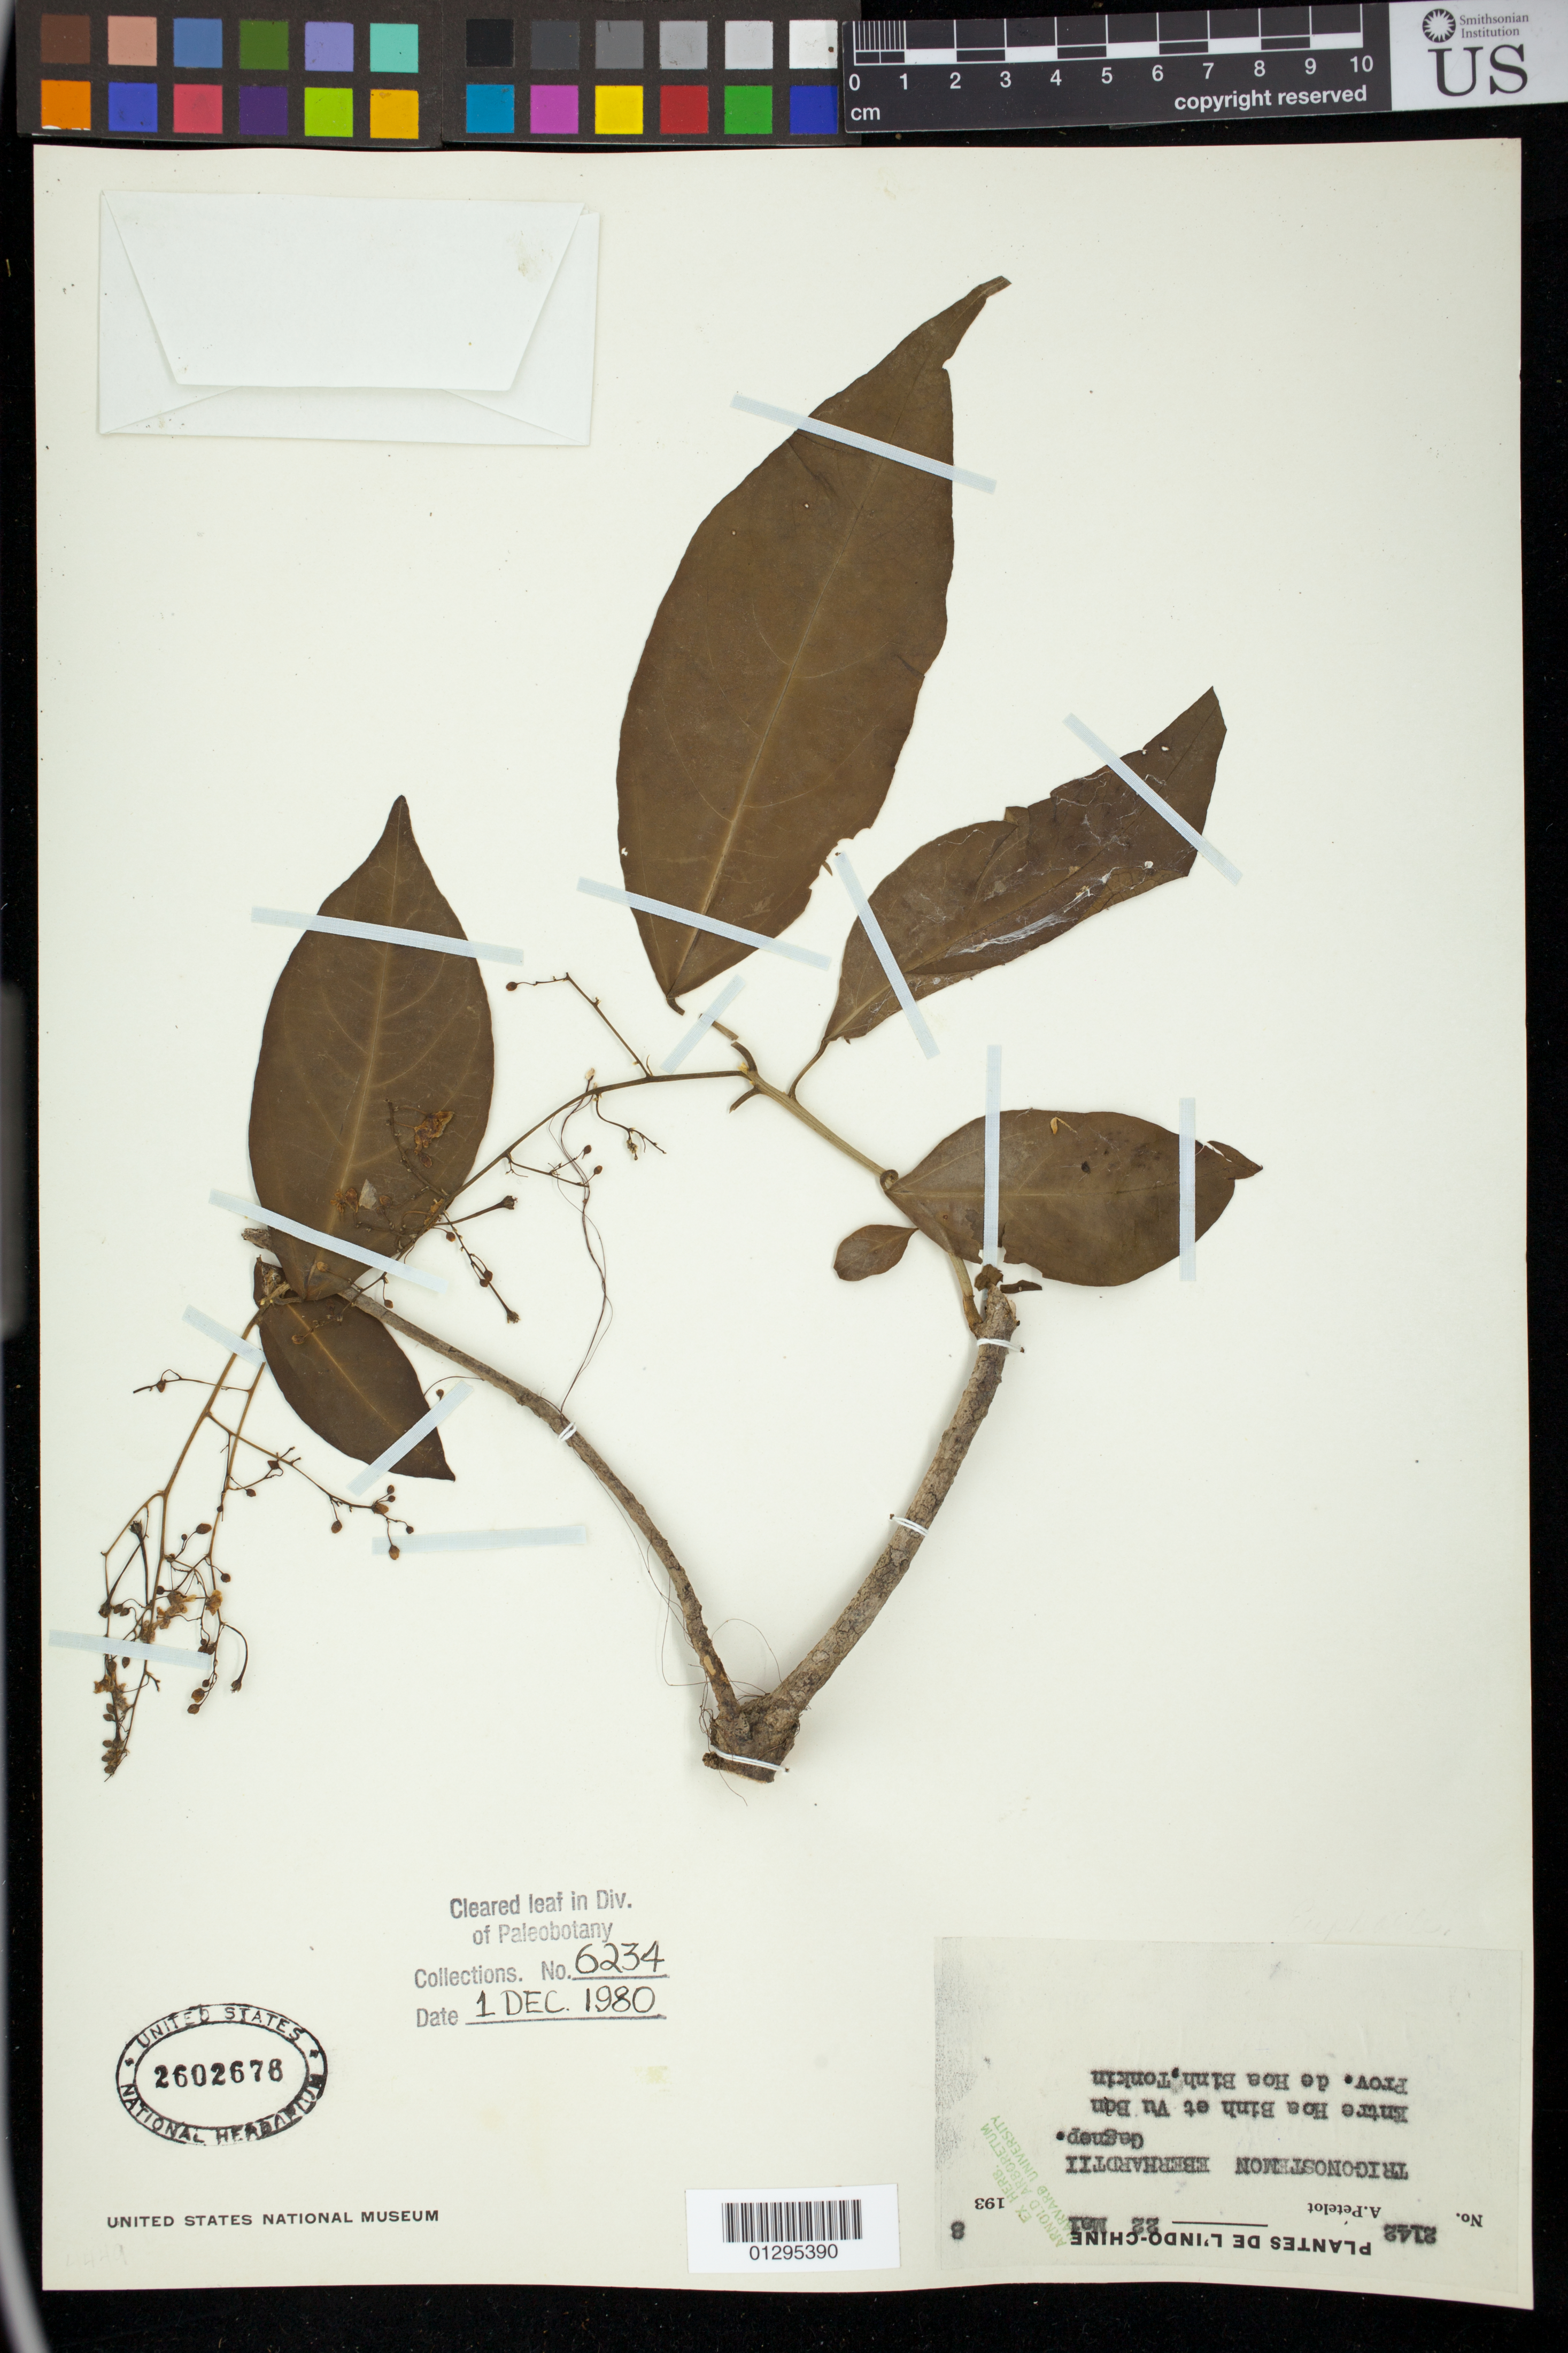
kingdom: Plantae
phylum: Tracheophyta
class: Magnoliopsida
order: Malpighiales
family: Euphorbiaceae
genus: Trigonostemon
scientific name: Trigonostemon eberhardtii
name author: Gagnep.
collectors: P. A. Pételot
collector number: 2142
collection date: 1938-05-22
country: Vietnam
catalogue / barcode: US 2602678